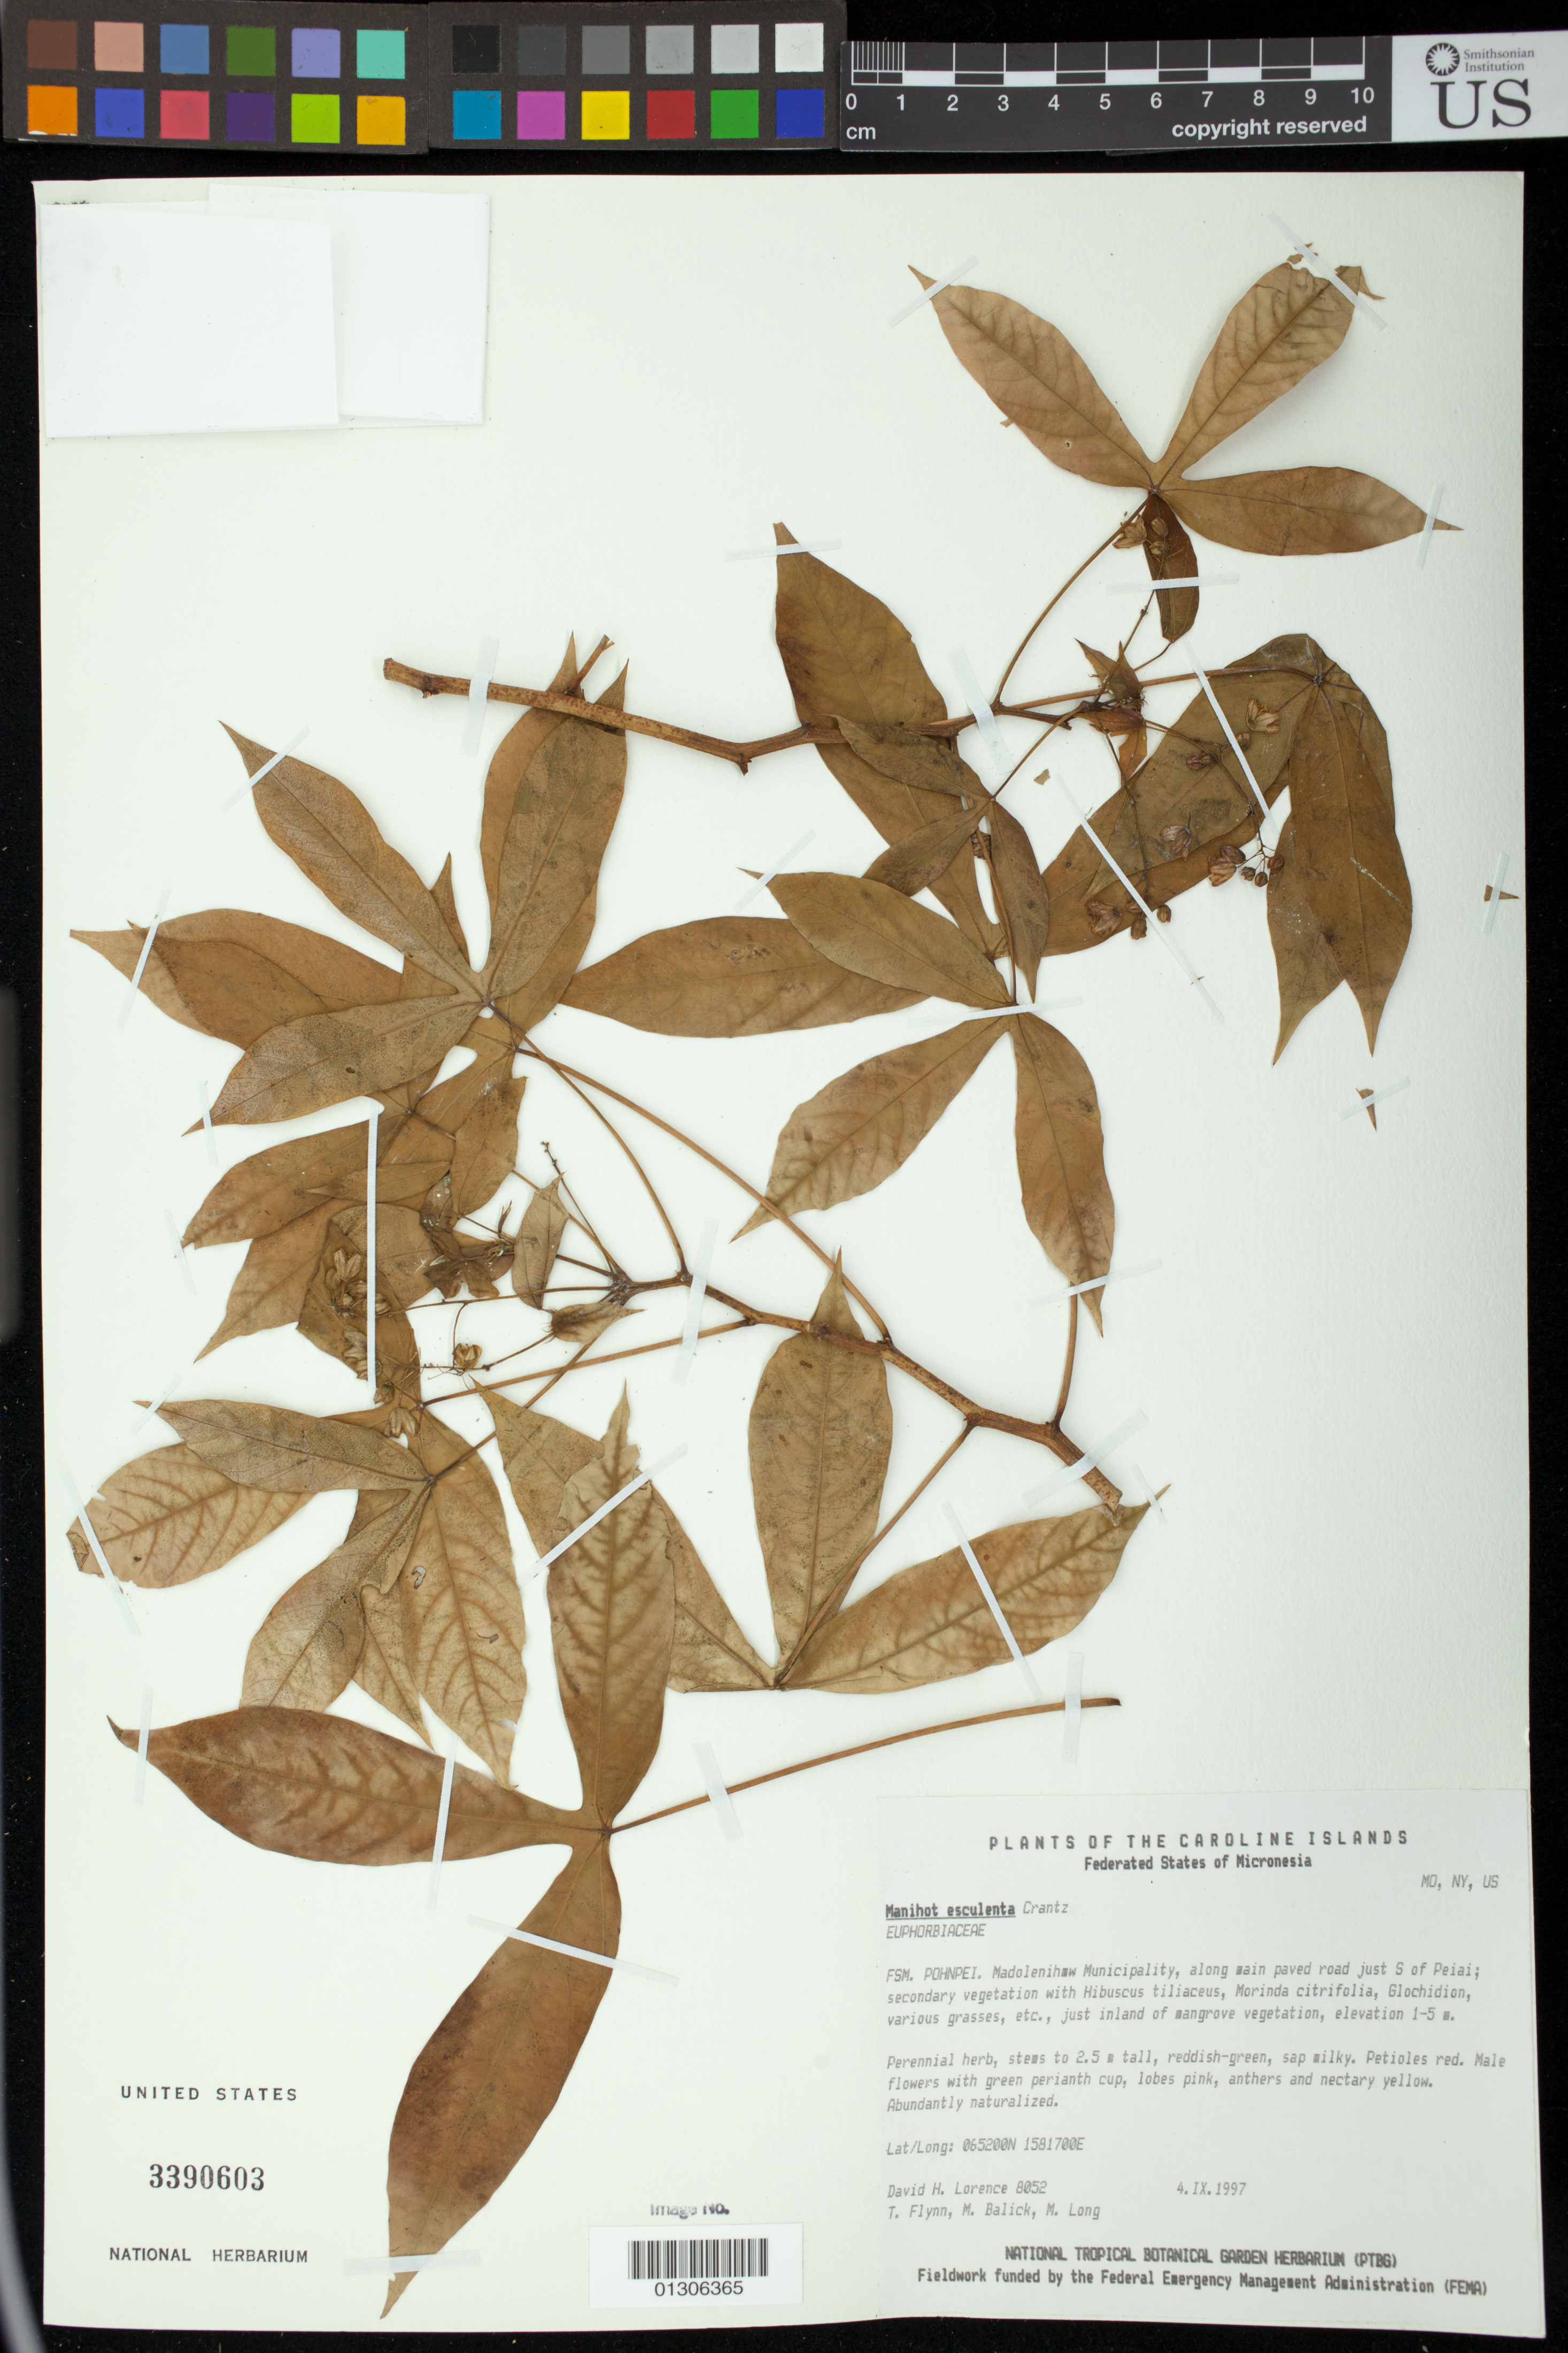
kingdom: Plantae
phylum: Tracheophyta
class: Magnoliopsida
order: Malpighiales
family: Euphorbiaceae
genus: Manihot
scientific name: Manihot esculenta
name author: Crantz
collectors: D. Lorence, T. W. Flynn, M. J. Balick & M. Long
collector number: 8052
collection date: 1997-09-04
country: Micronesia, Federated States of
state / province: Pohnpei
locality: Madolenihaw Municipality, along main paved road just S of Peiai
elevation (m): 1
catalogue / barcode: US 3390603